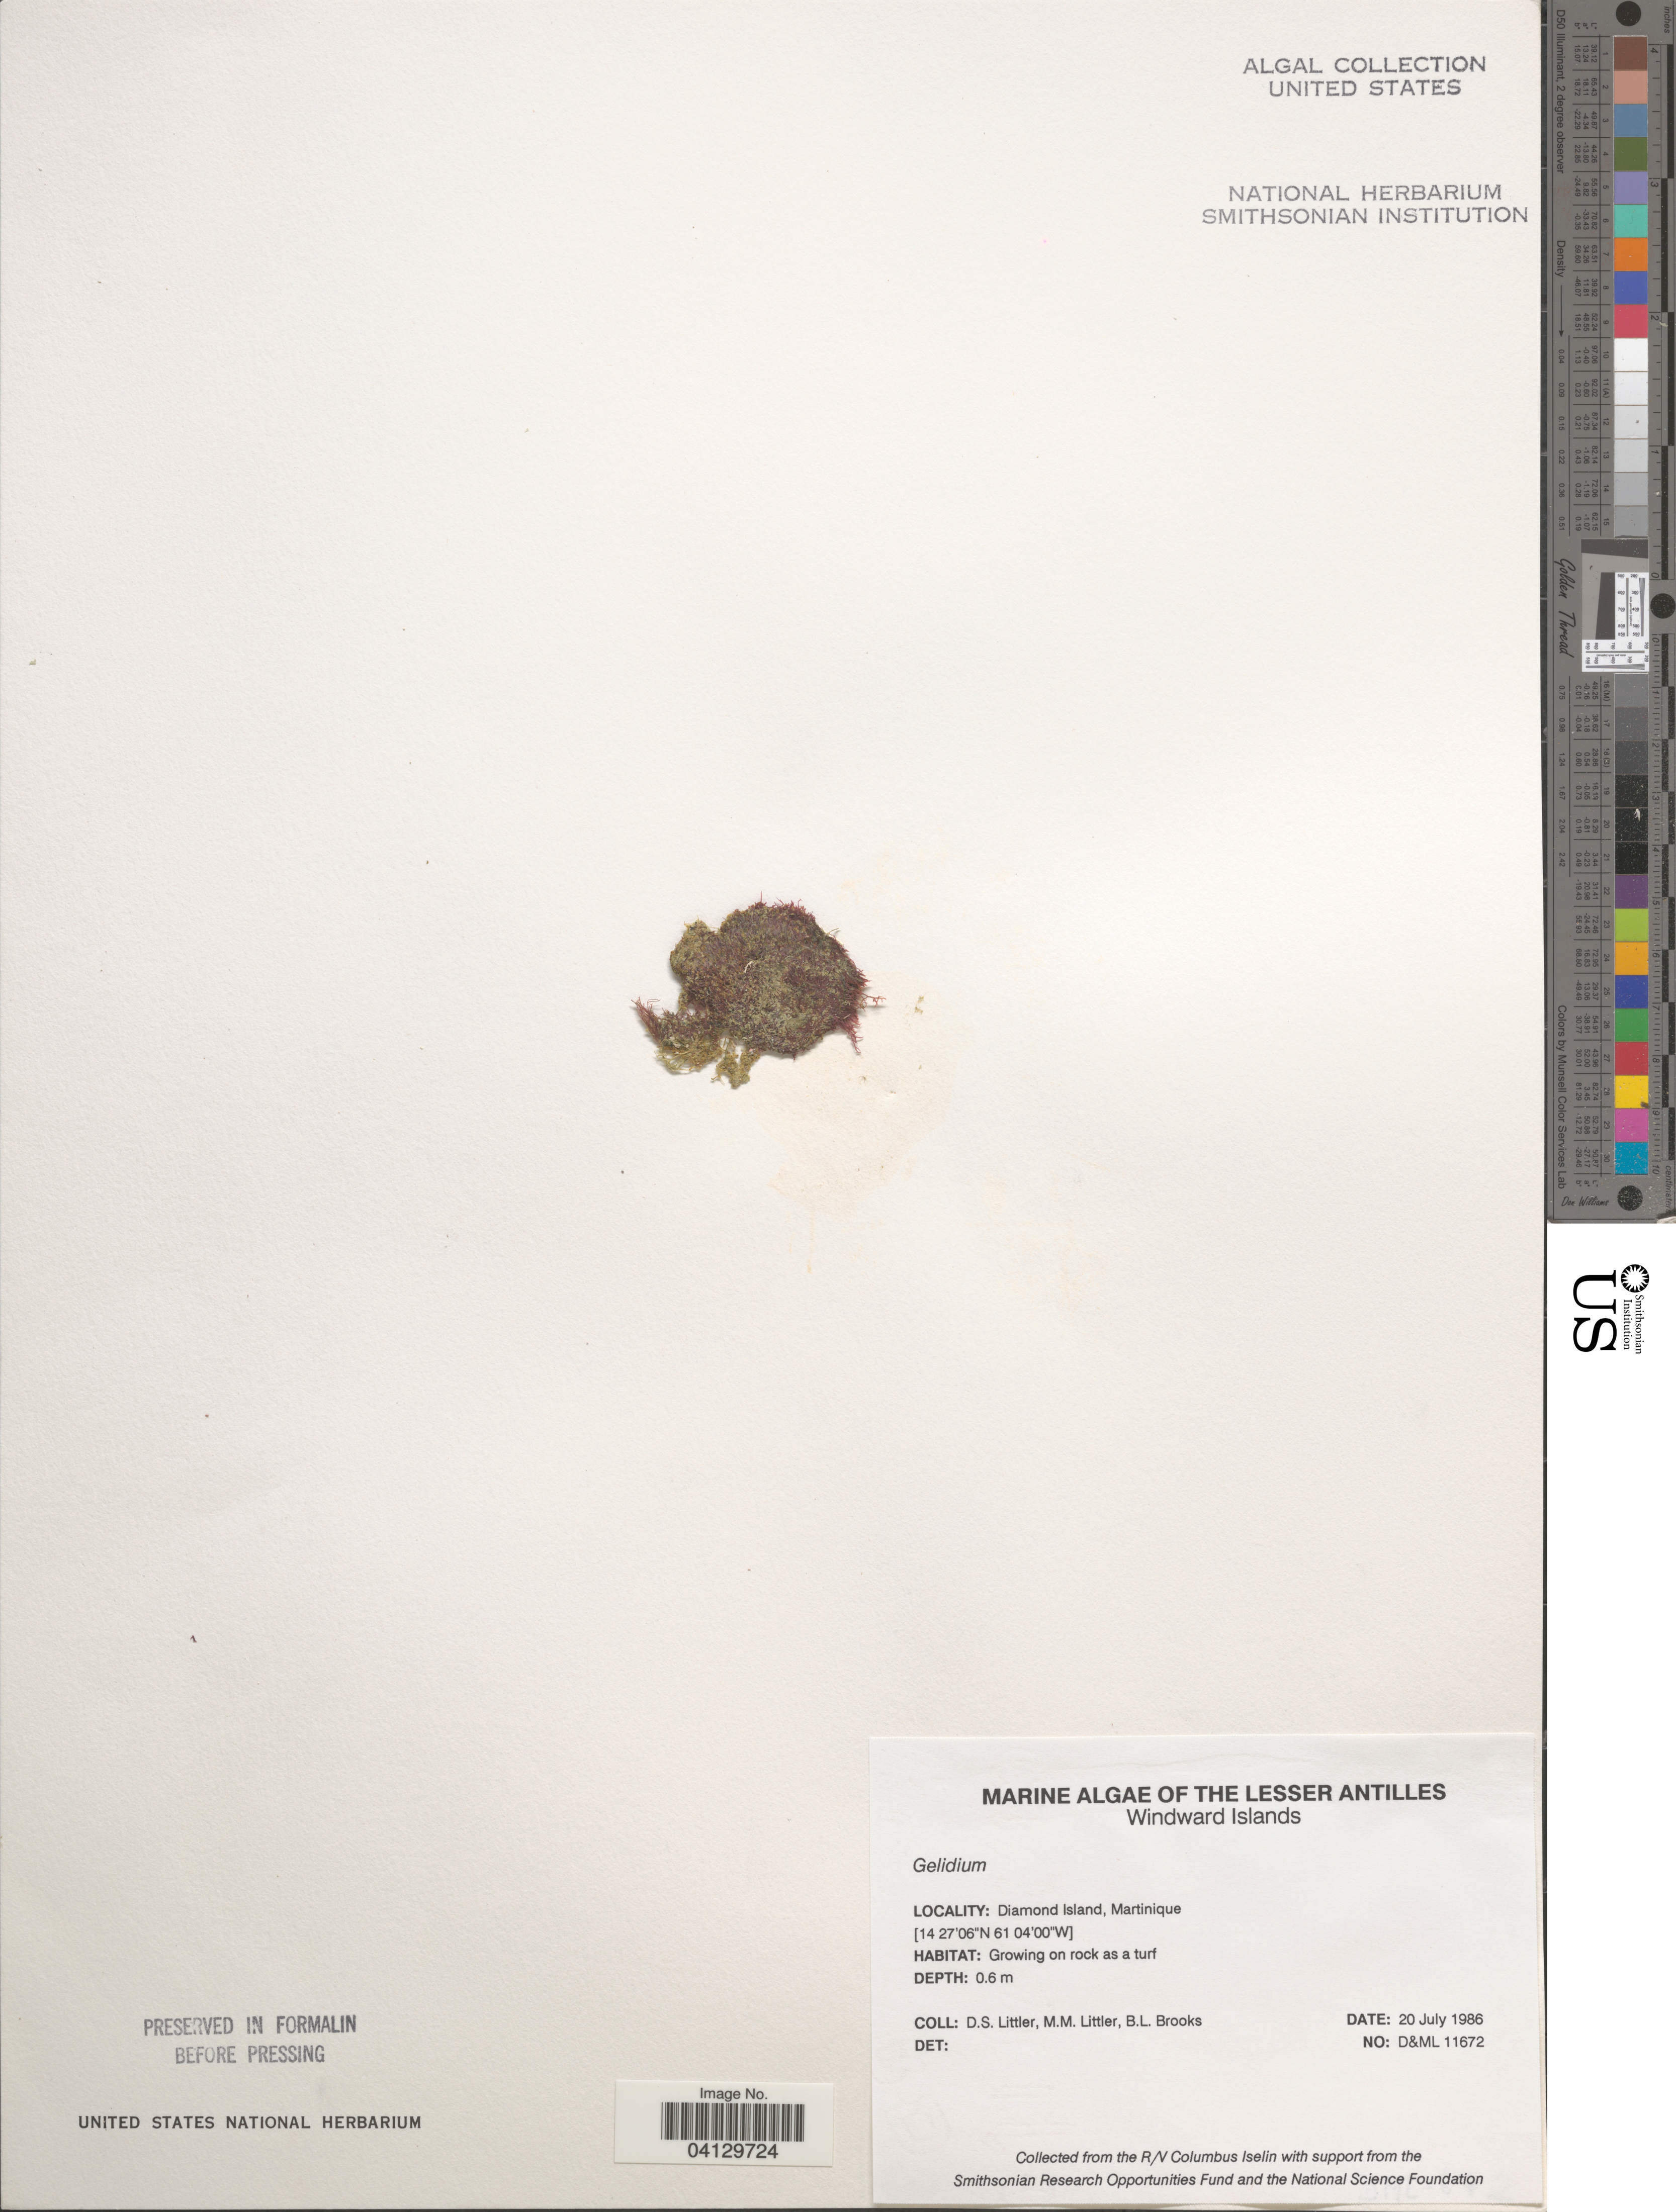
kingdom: Plantae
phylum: Rhodophyta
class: Florideophyceae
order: Gelidiales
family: Gelidiaceae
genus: Gelidium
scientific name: Gelidium sp.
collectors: D. S. Littler & B. Brooks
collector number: D&ML11672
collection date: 1986-07-20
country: Martinique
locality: The Lesser Antilles. Windward Islands. Diamond Island.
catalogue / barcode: US 328622